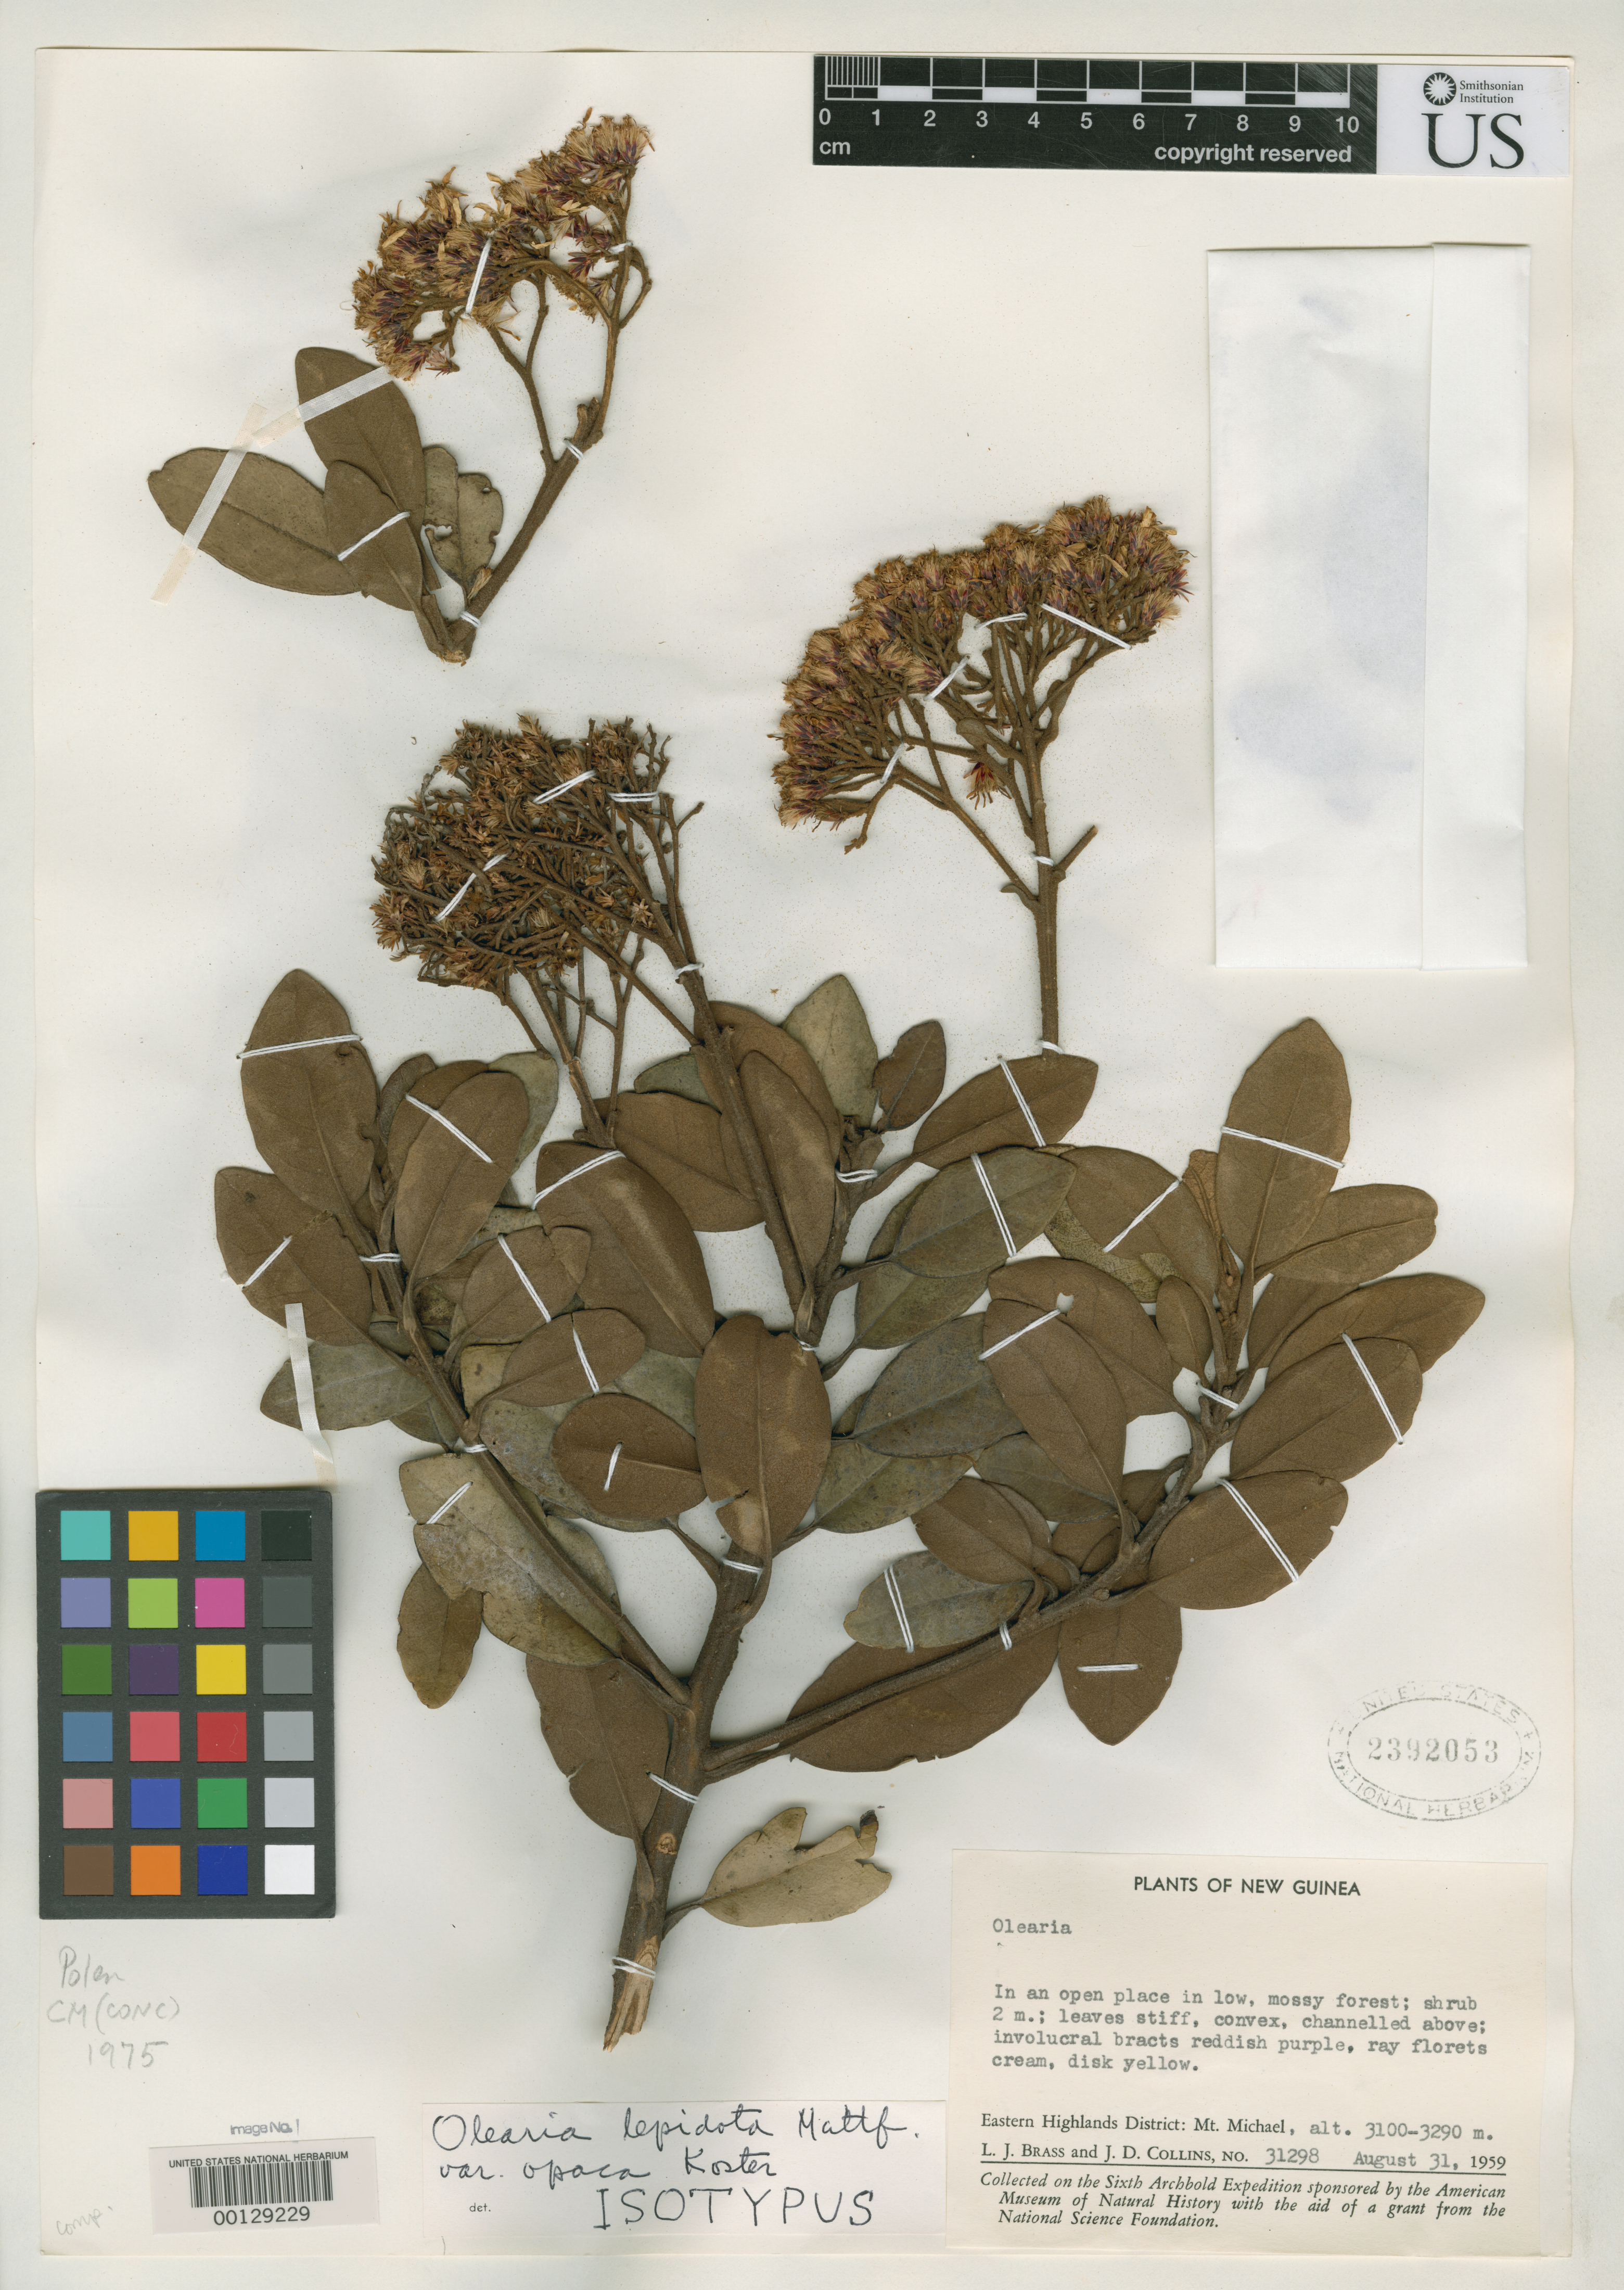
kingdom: Plantae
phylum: Tracheophyta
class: Magnoliopsida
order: Asterales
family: Asteraceae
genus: Olearia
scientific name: Olearia lepidota var. opaca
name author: J. Kost.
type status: Isotype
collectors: L. J. Brass & J. Collins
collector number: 31298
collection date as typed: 31 Aug 1959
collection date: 1959-08-31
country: Papua New Guinea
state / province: Eastern Highlands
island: New Guinea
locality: Mt. Michael.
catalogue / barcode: US 2392053